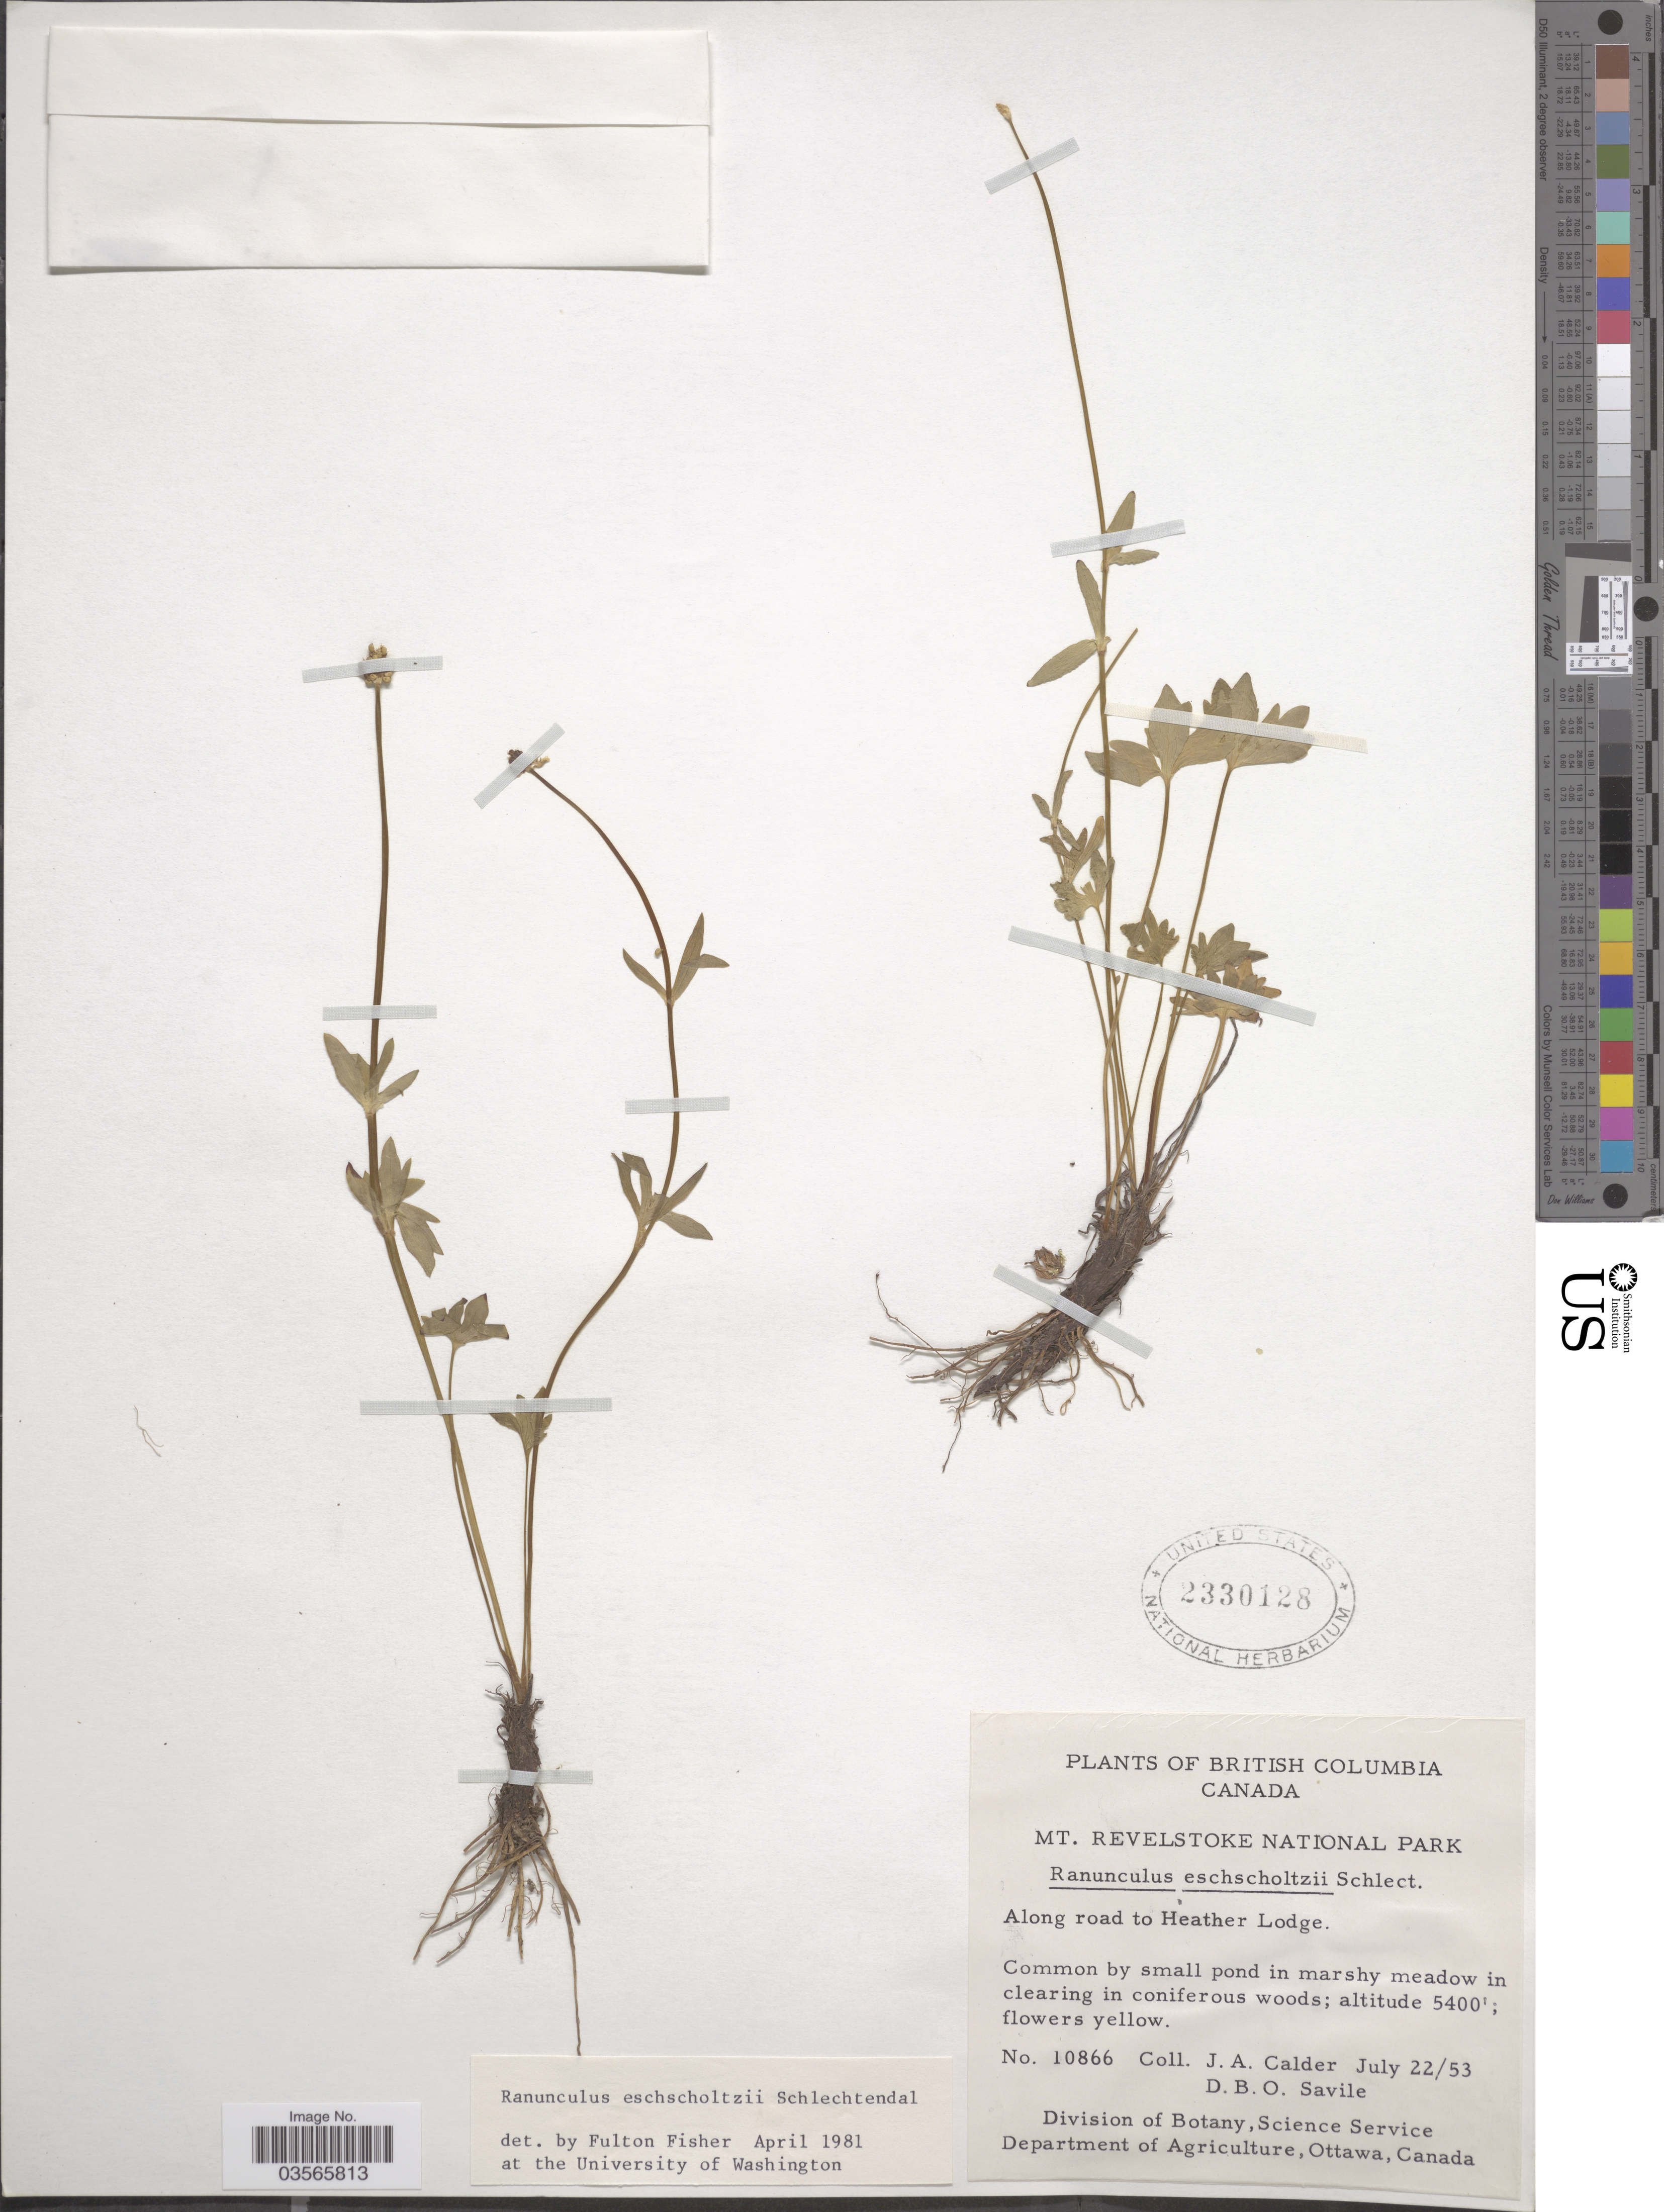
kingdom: Plantae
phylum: Tracheophyta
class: Magnoliopsida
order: Ranunculales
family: Ranunculaceae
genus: Ranunculus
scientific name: Ranunculus eschscholtzii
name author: Schltdl.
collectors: J. A. Calder & D. Savile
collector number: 10866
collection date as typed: Transcribed d/m/y: 22/7/53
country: Canada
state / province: British Columbia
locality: Along road to Heather Lodge.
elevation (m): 1646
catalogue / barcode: US 2330128